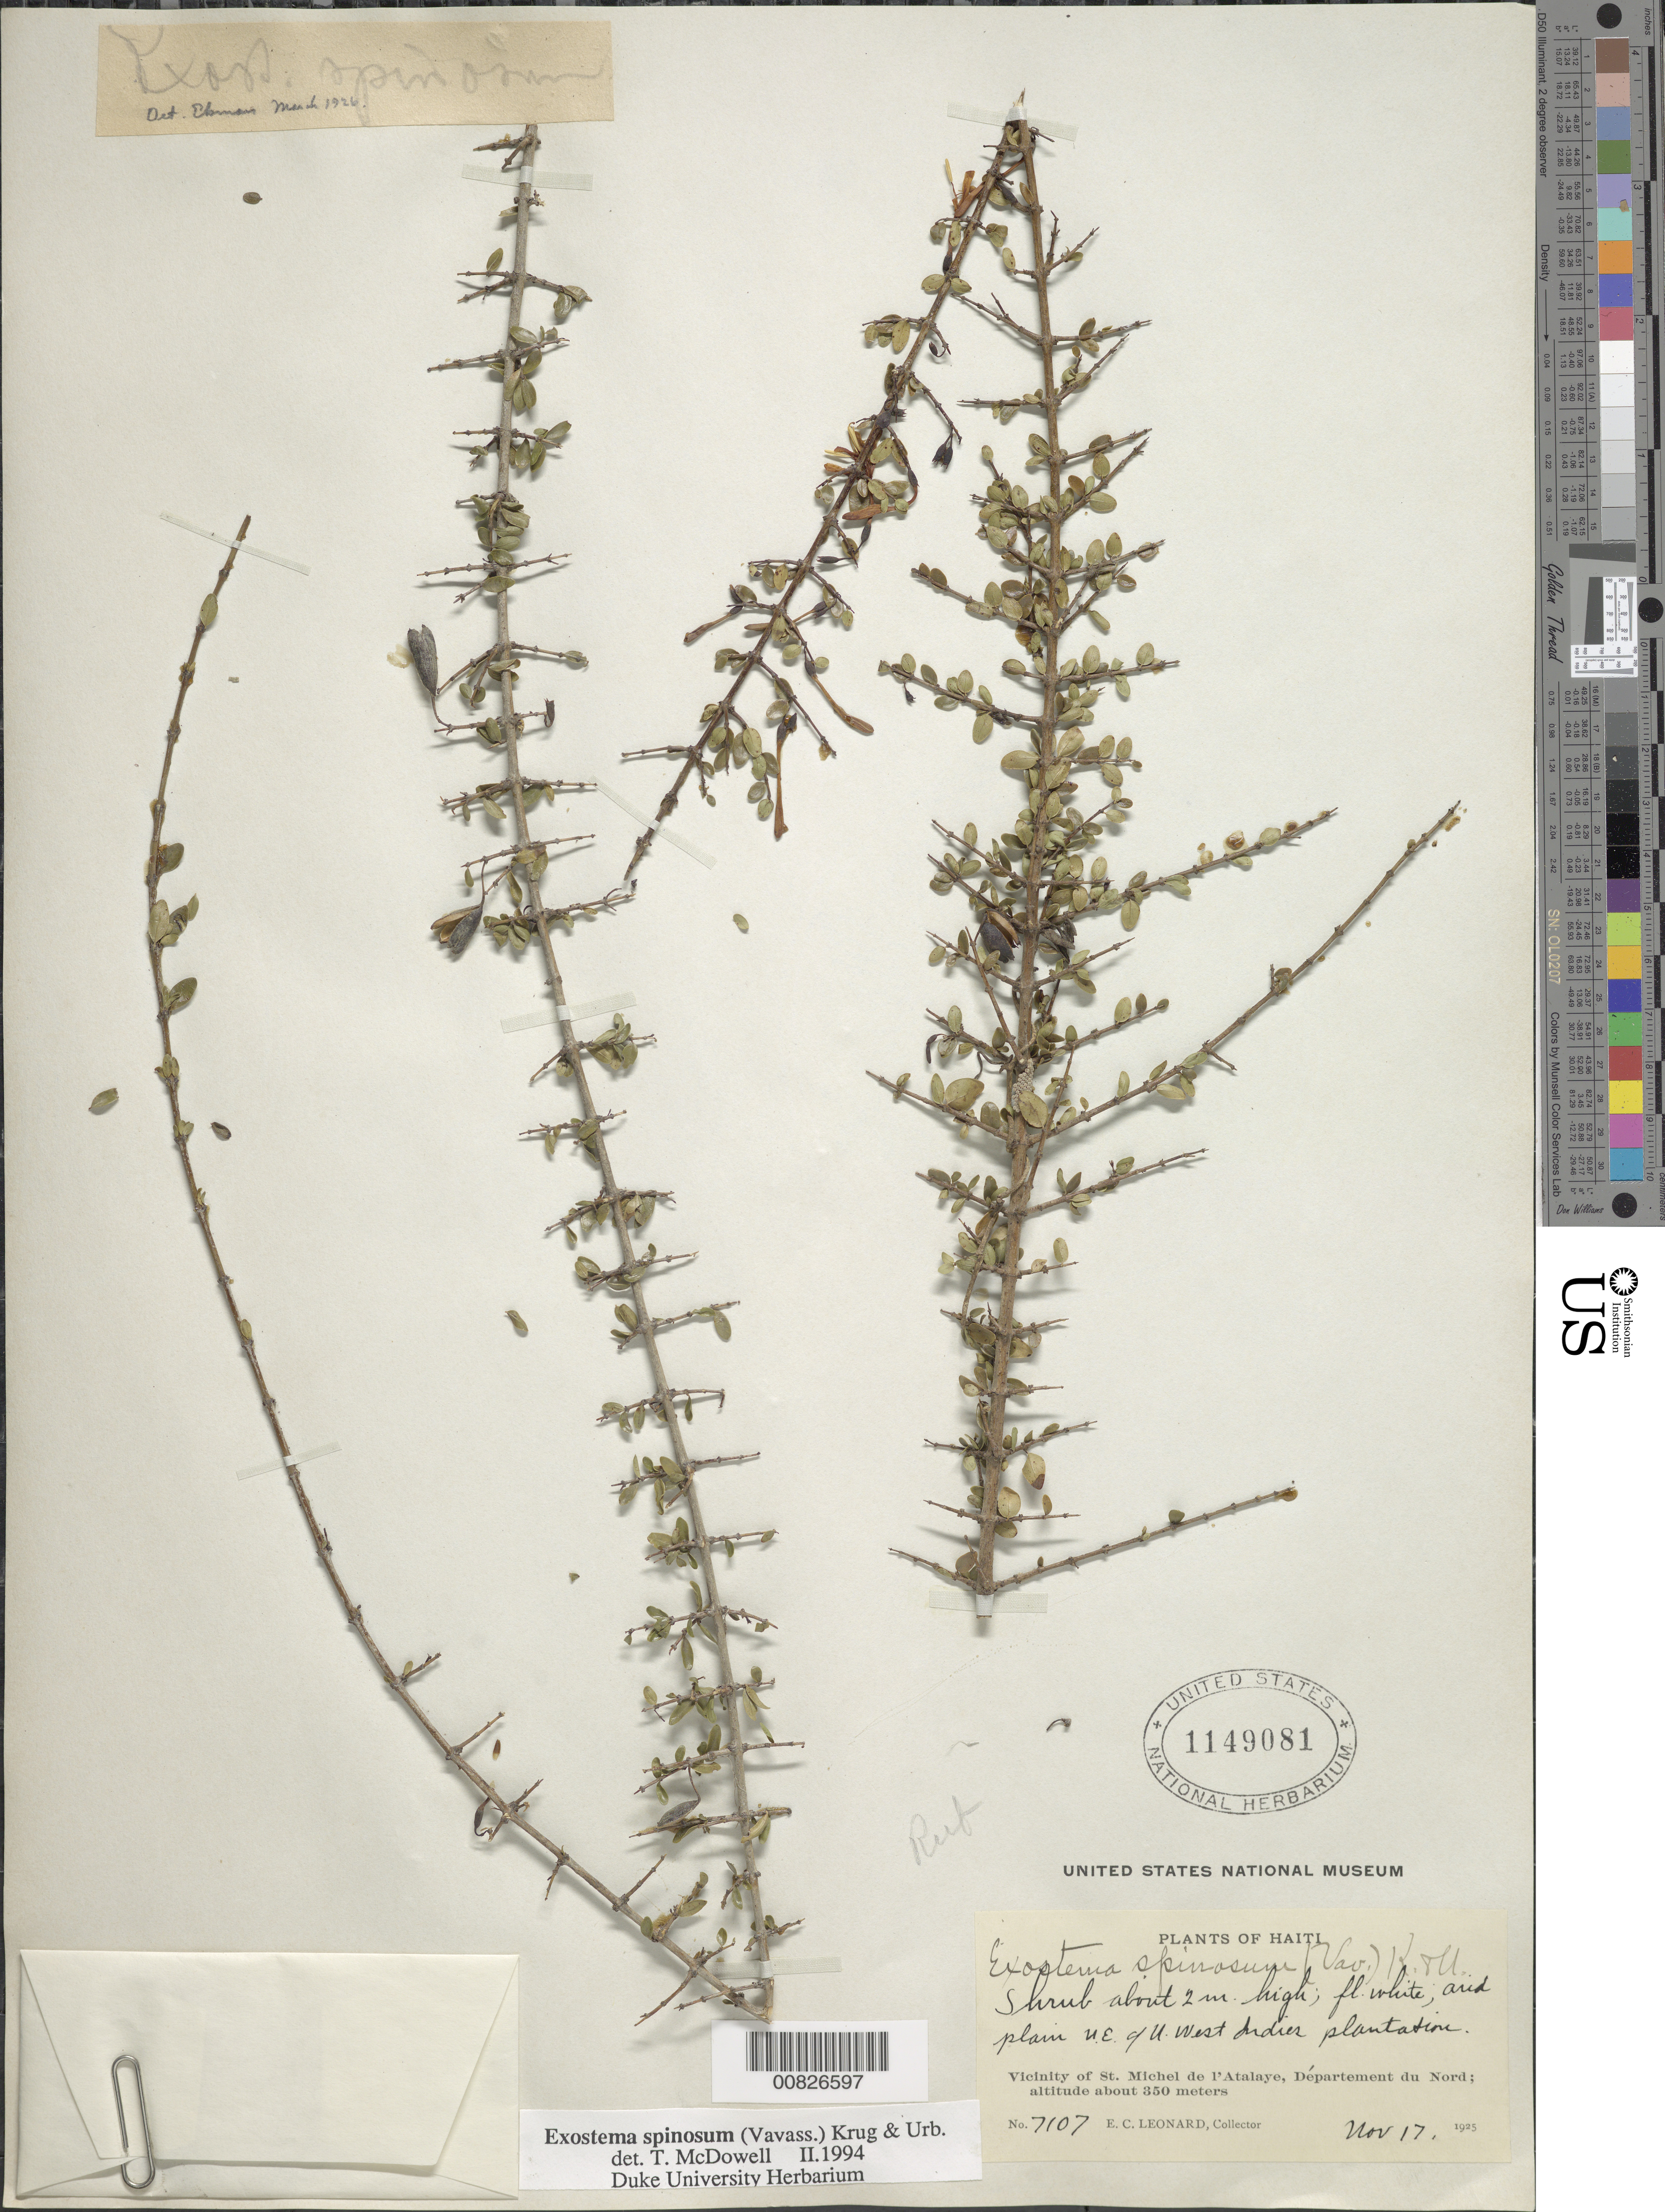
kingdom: Plantae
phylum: Tracheophyta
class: Magnoliopsida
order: Gentianales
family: Rubiaceae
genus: Exostema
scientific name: Exostema spinosum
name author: (Vavass.) Krug & Urb.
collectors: E. C. Leonard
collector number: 7107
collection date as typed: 17 Nov 1925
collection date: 1925-11-17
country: Haiti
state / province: Artibonite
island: Hispaniola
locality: Vicinity of St. Michel de l'Atalaye, NE of U West Indies Plantation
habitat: Arid plain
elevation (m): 350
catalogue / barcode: US 1149081